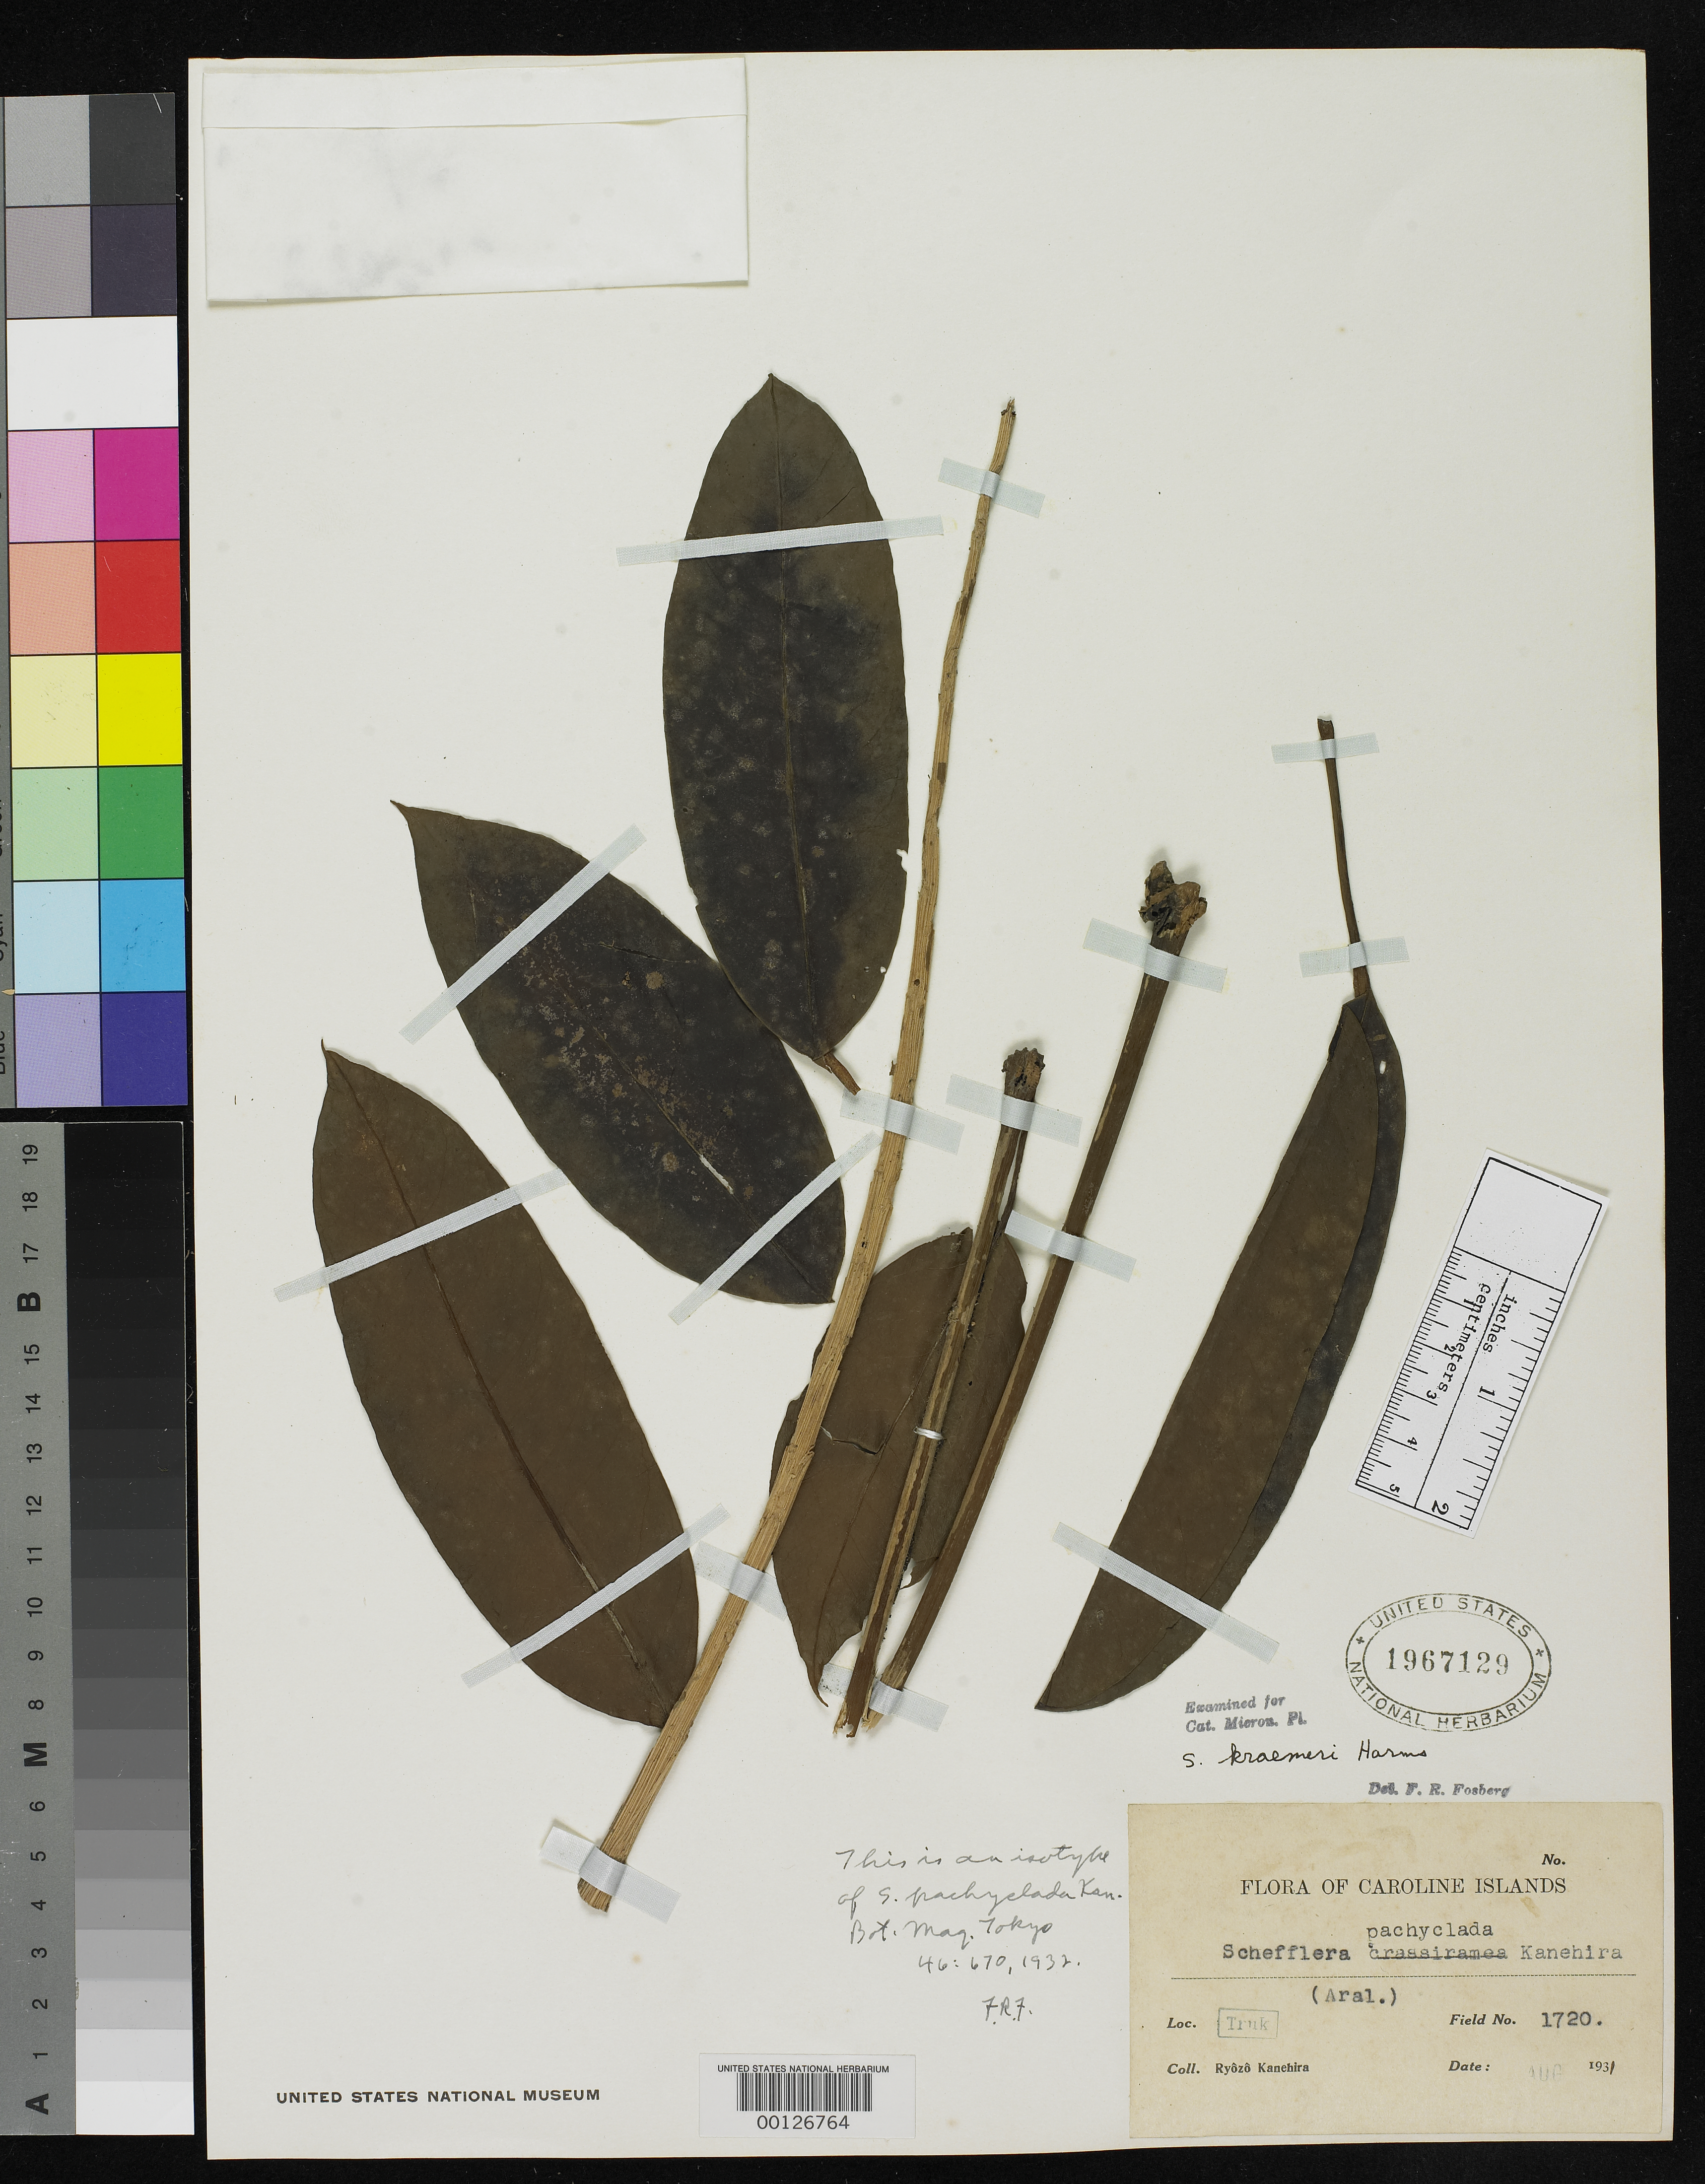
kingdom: Plantae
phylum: Tracheophyta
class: Magnoliopsida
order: Apiales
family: Araliaceae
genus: Schefflera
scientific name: Schefflera pachyclada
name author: Kaneh.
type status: Isotype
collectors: R. Kanehira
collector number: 1720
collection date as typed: Aug 1931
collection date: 1931-08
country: Micronesia, Federated States of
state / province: Truk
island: Truk (Chuuk) Is.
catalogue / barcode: US 1967129